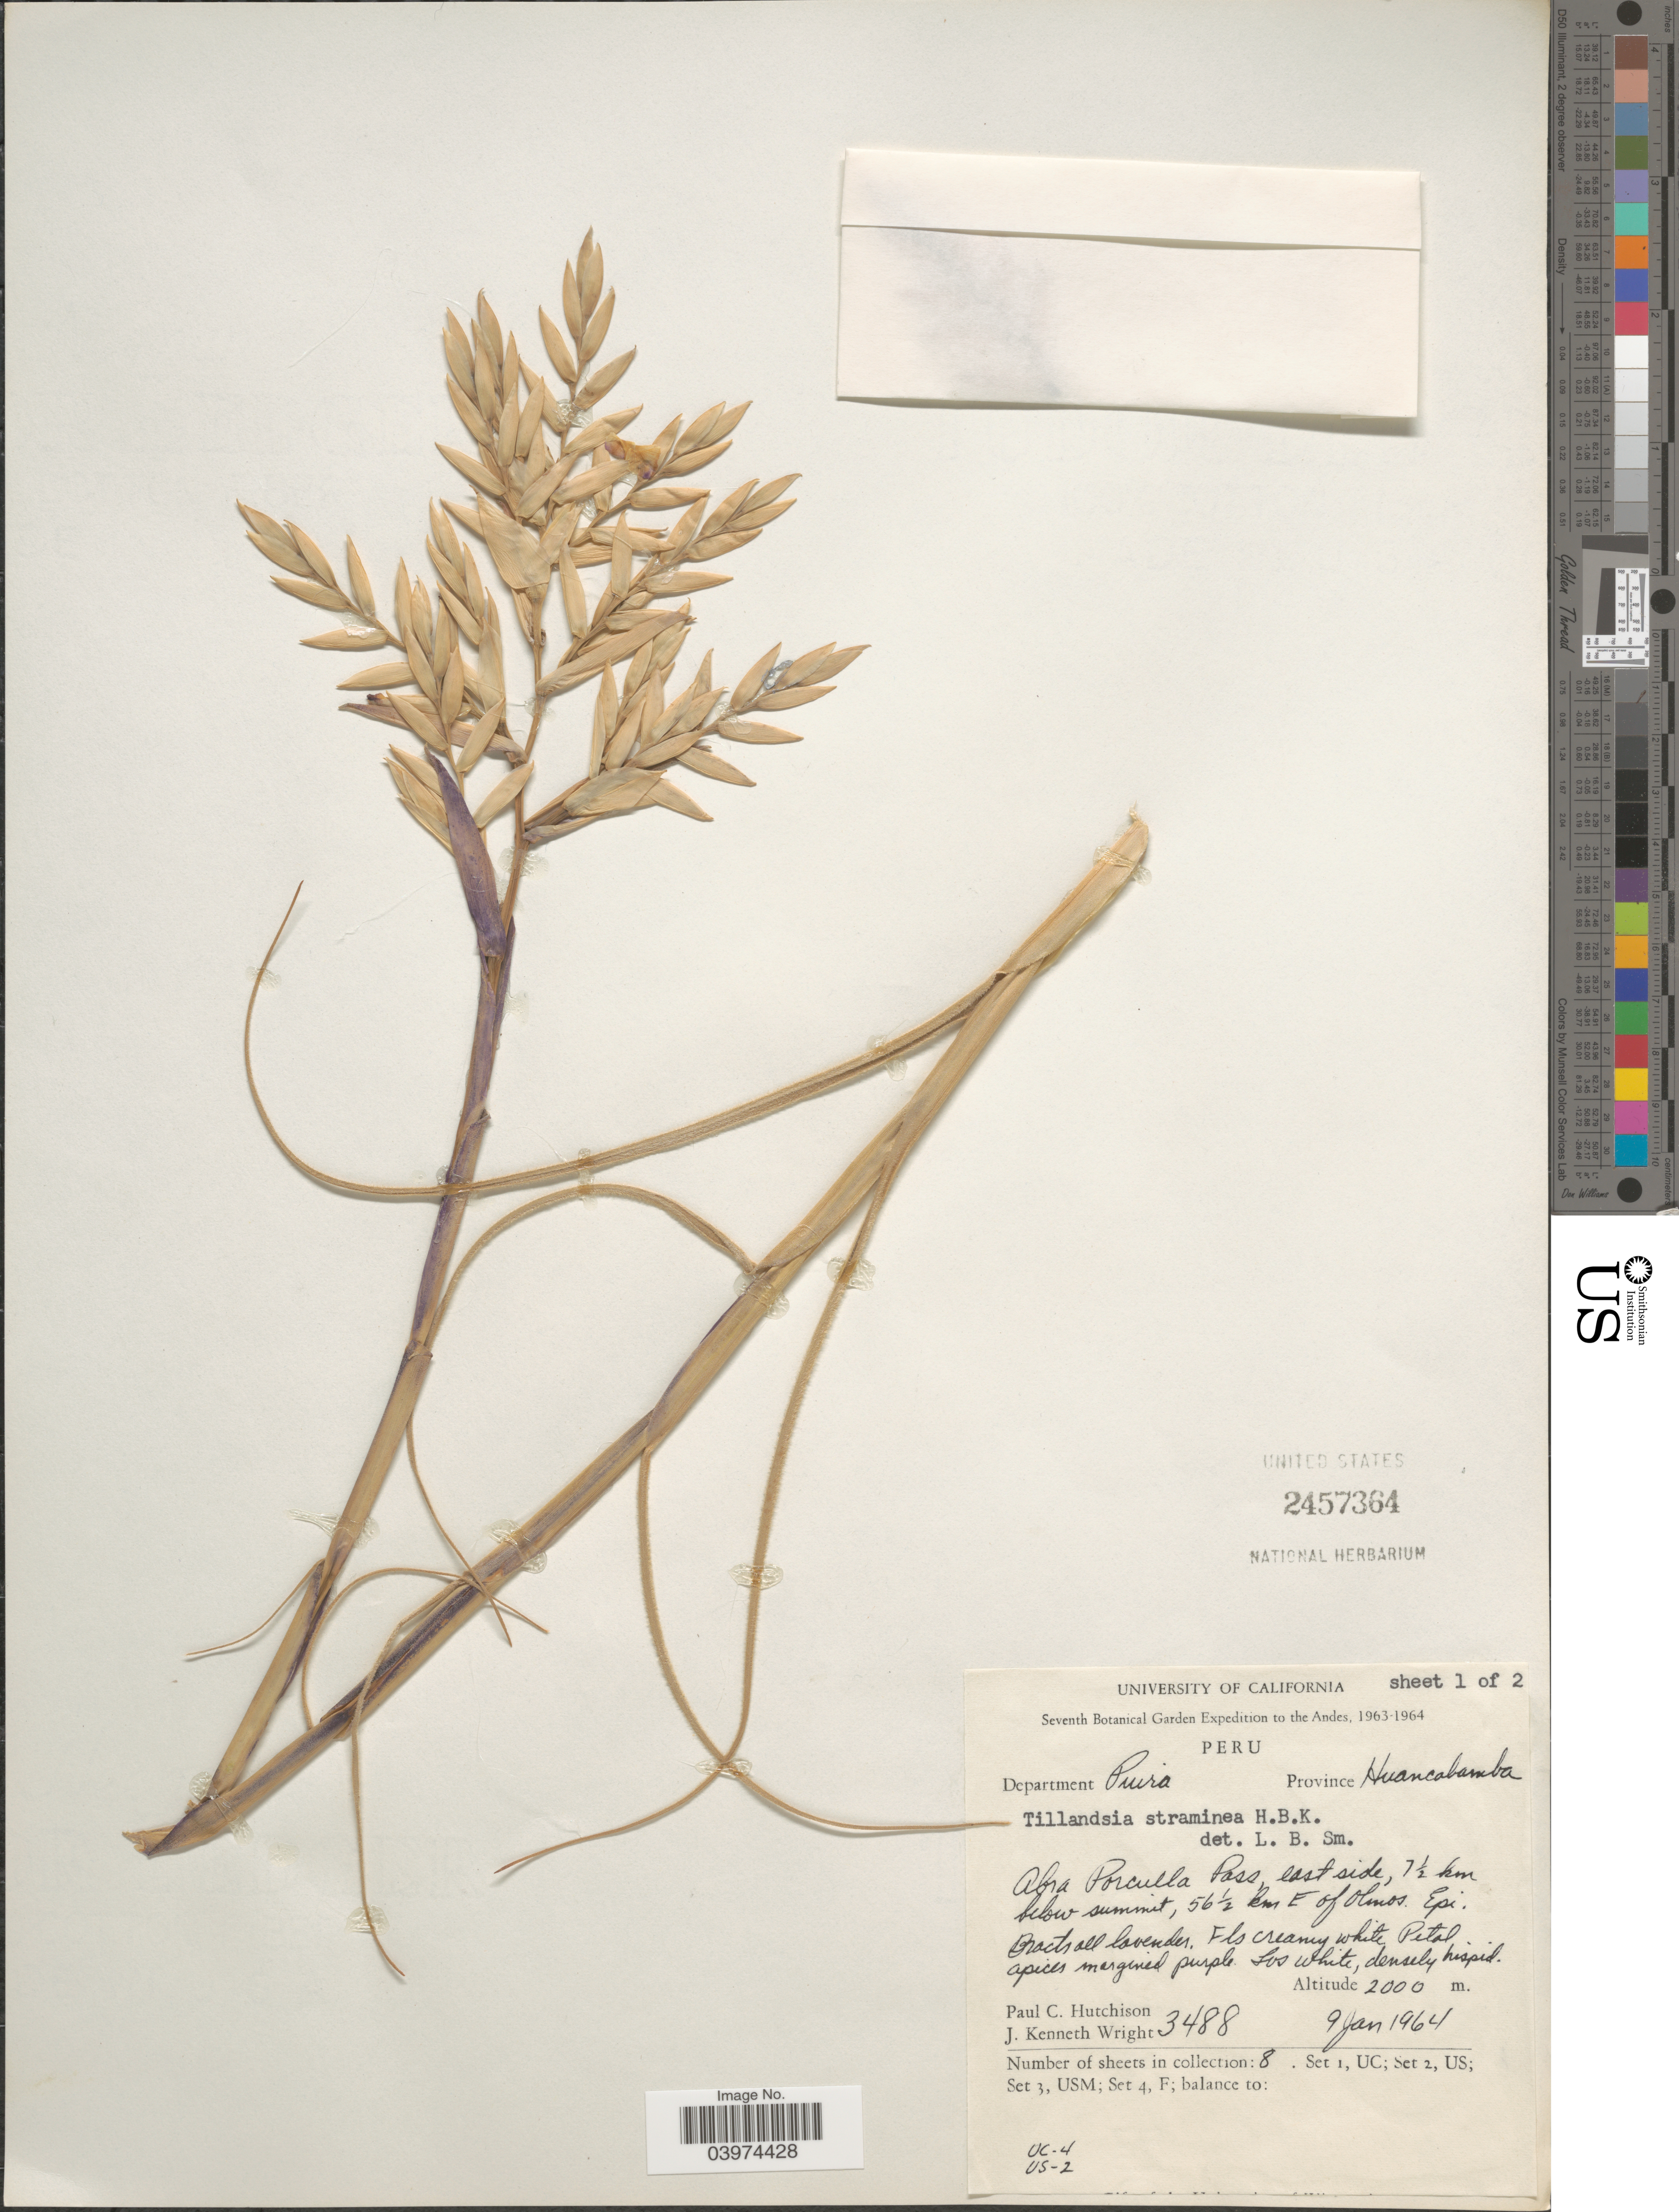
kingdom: Plantae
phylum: Tracheophyta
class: Liliopsida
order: Poales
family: Bromeliaceae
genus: Tillandsia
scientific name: Tillandsia straminea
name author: Kunth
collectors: P. C. Hutchison & J. K. Wright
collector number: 3488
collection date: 1964-01-09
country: Peru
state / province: Piura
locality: Seventh Botanical Garden Expedition of the Andes, 1963-1964. Department Piura. Province Huancabamba. Abra Porculla Pass east side, 7½ km below summit, 56½ km E of Olmos.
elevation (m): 2000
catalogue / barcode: US 2457364